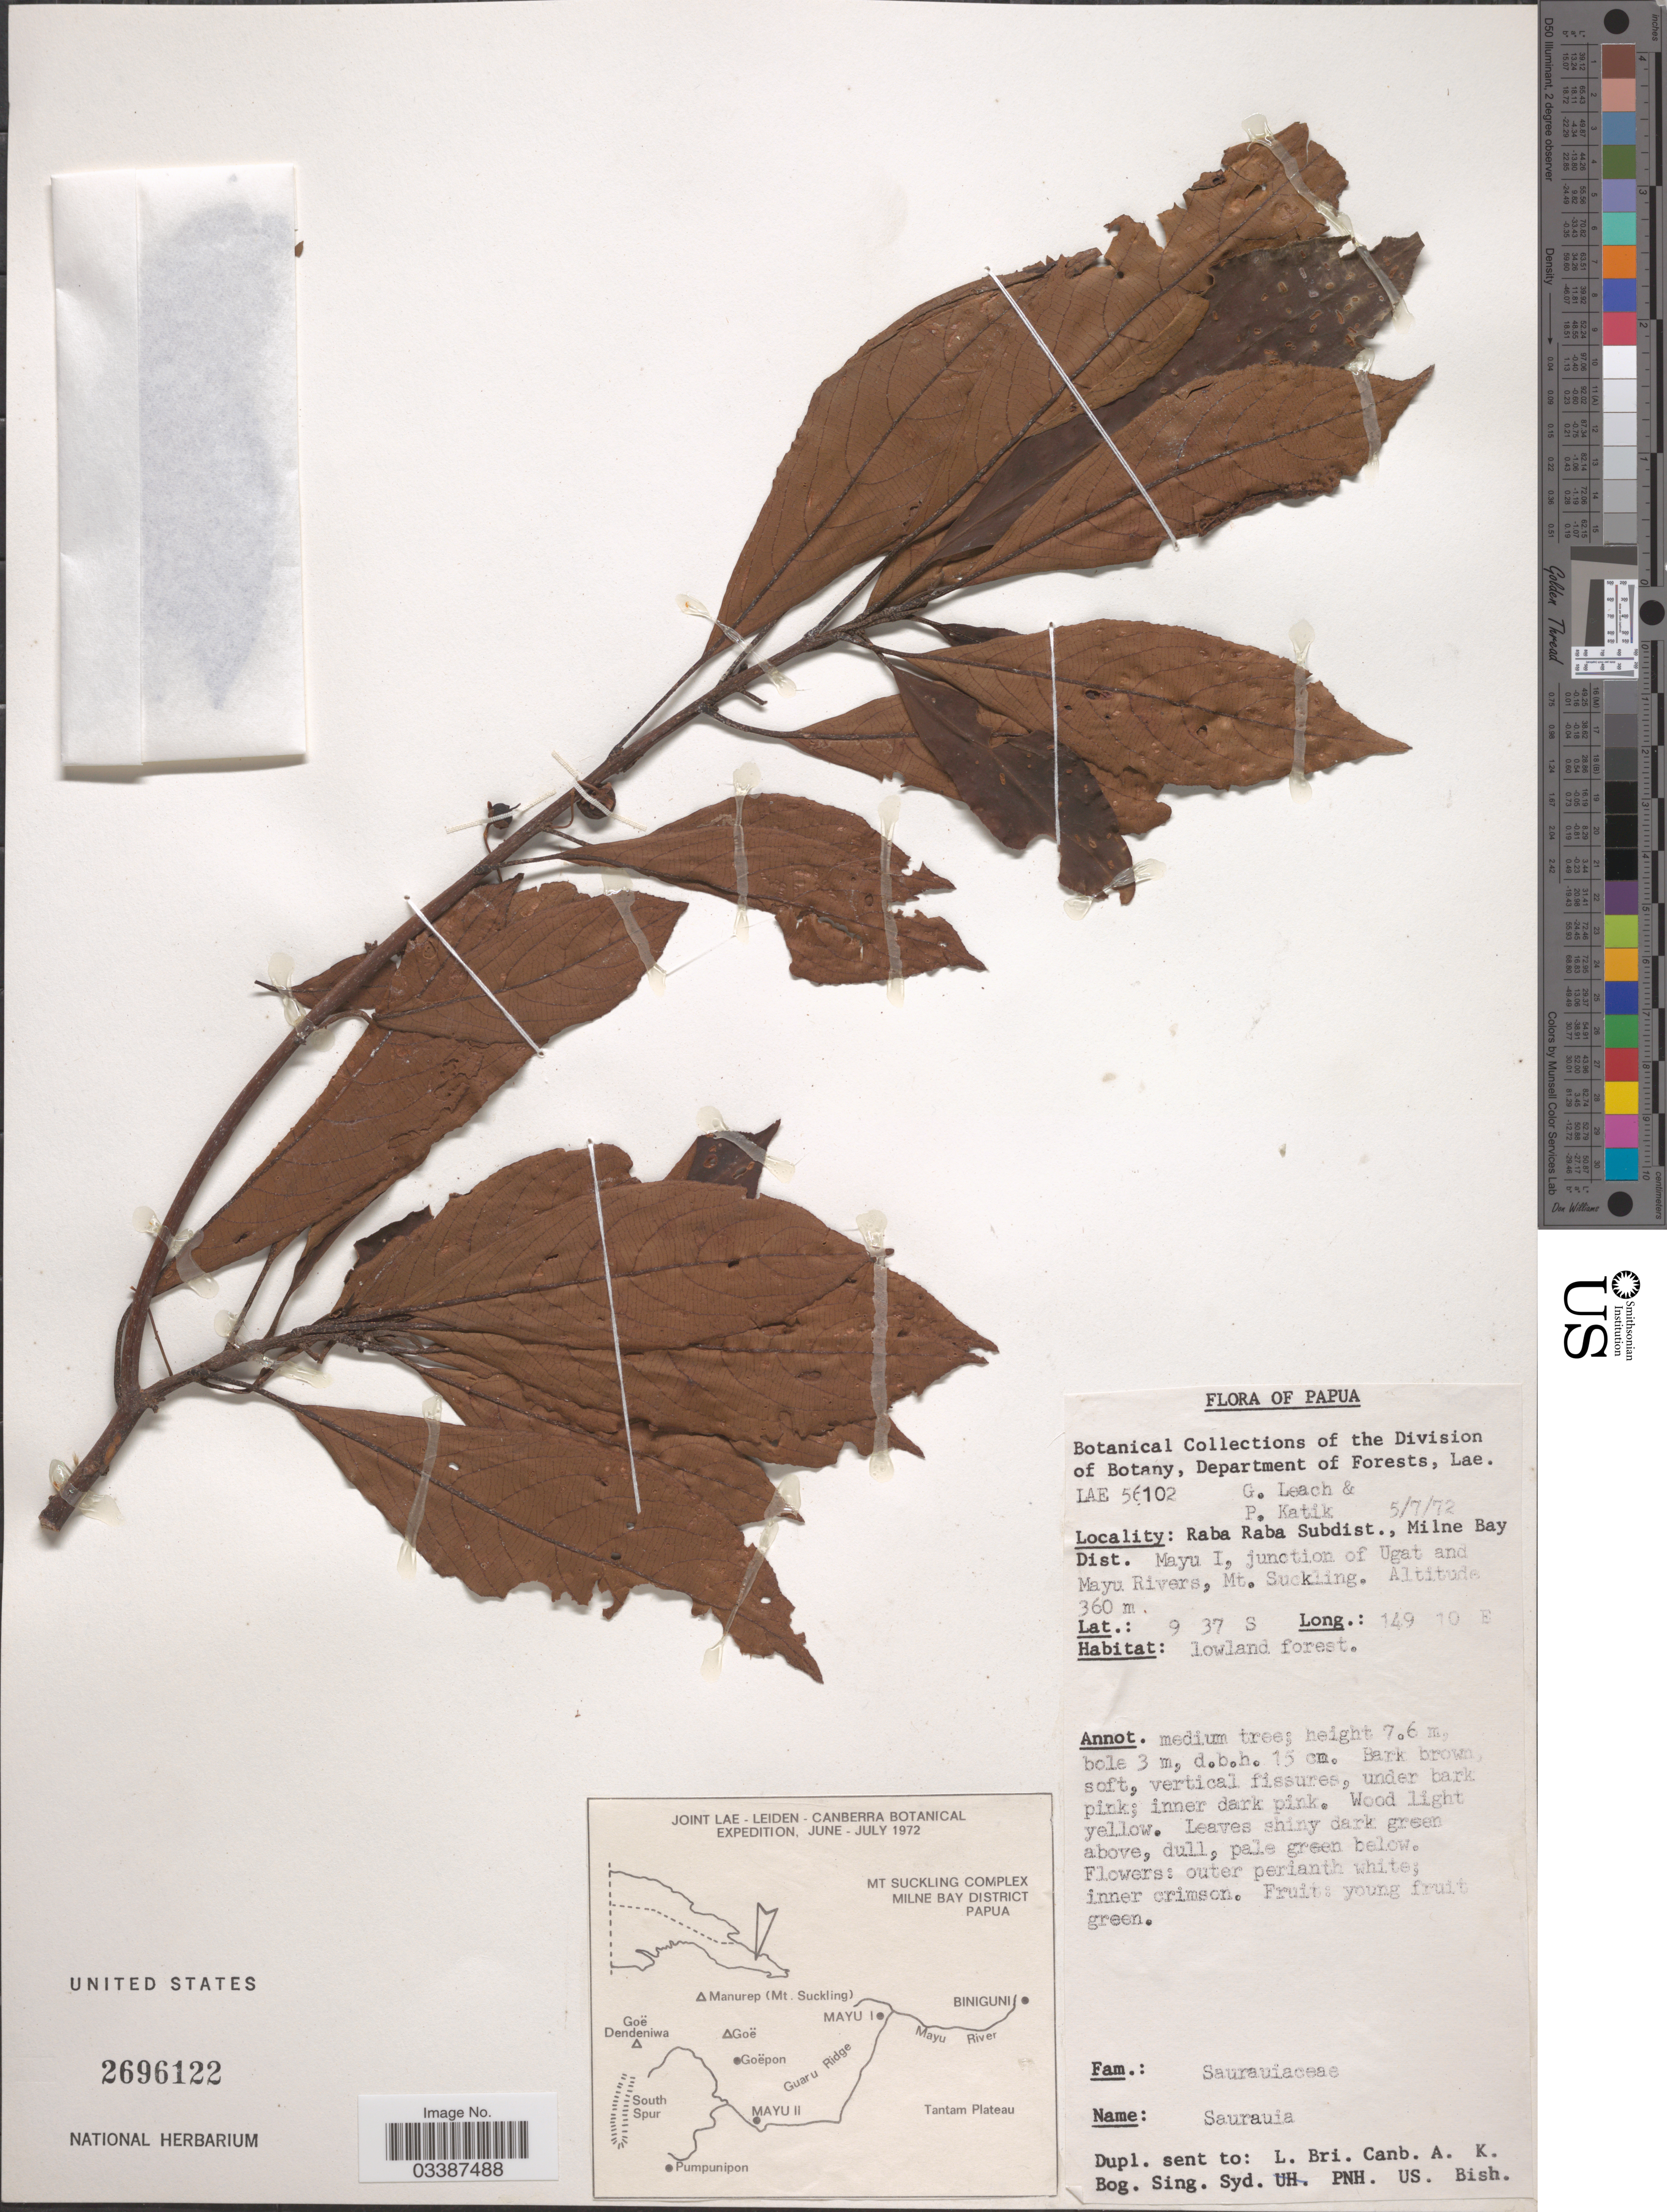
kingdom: Plantae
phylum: Tracheophyta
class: Magnoliopsida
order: Ericales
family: Actinidiaceae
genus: Saurauia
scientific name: Saurauia sp.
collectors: G. Leach & P. Katik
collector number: LAE 56102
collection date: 1972-07-05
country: Papua New Guinea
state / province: Milne Bay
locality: Papua. Raba Raba Subdist., Milne Bay Dist. Mayu I, junction of Ugat and Mayu Rivers, Mt. Suckling.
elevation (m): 360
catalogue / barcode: US 2696122